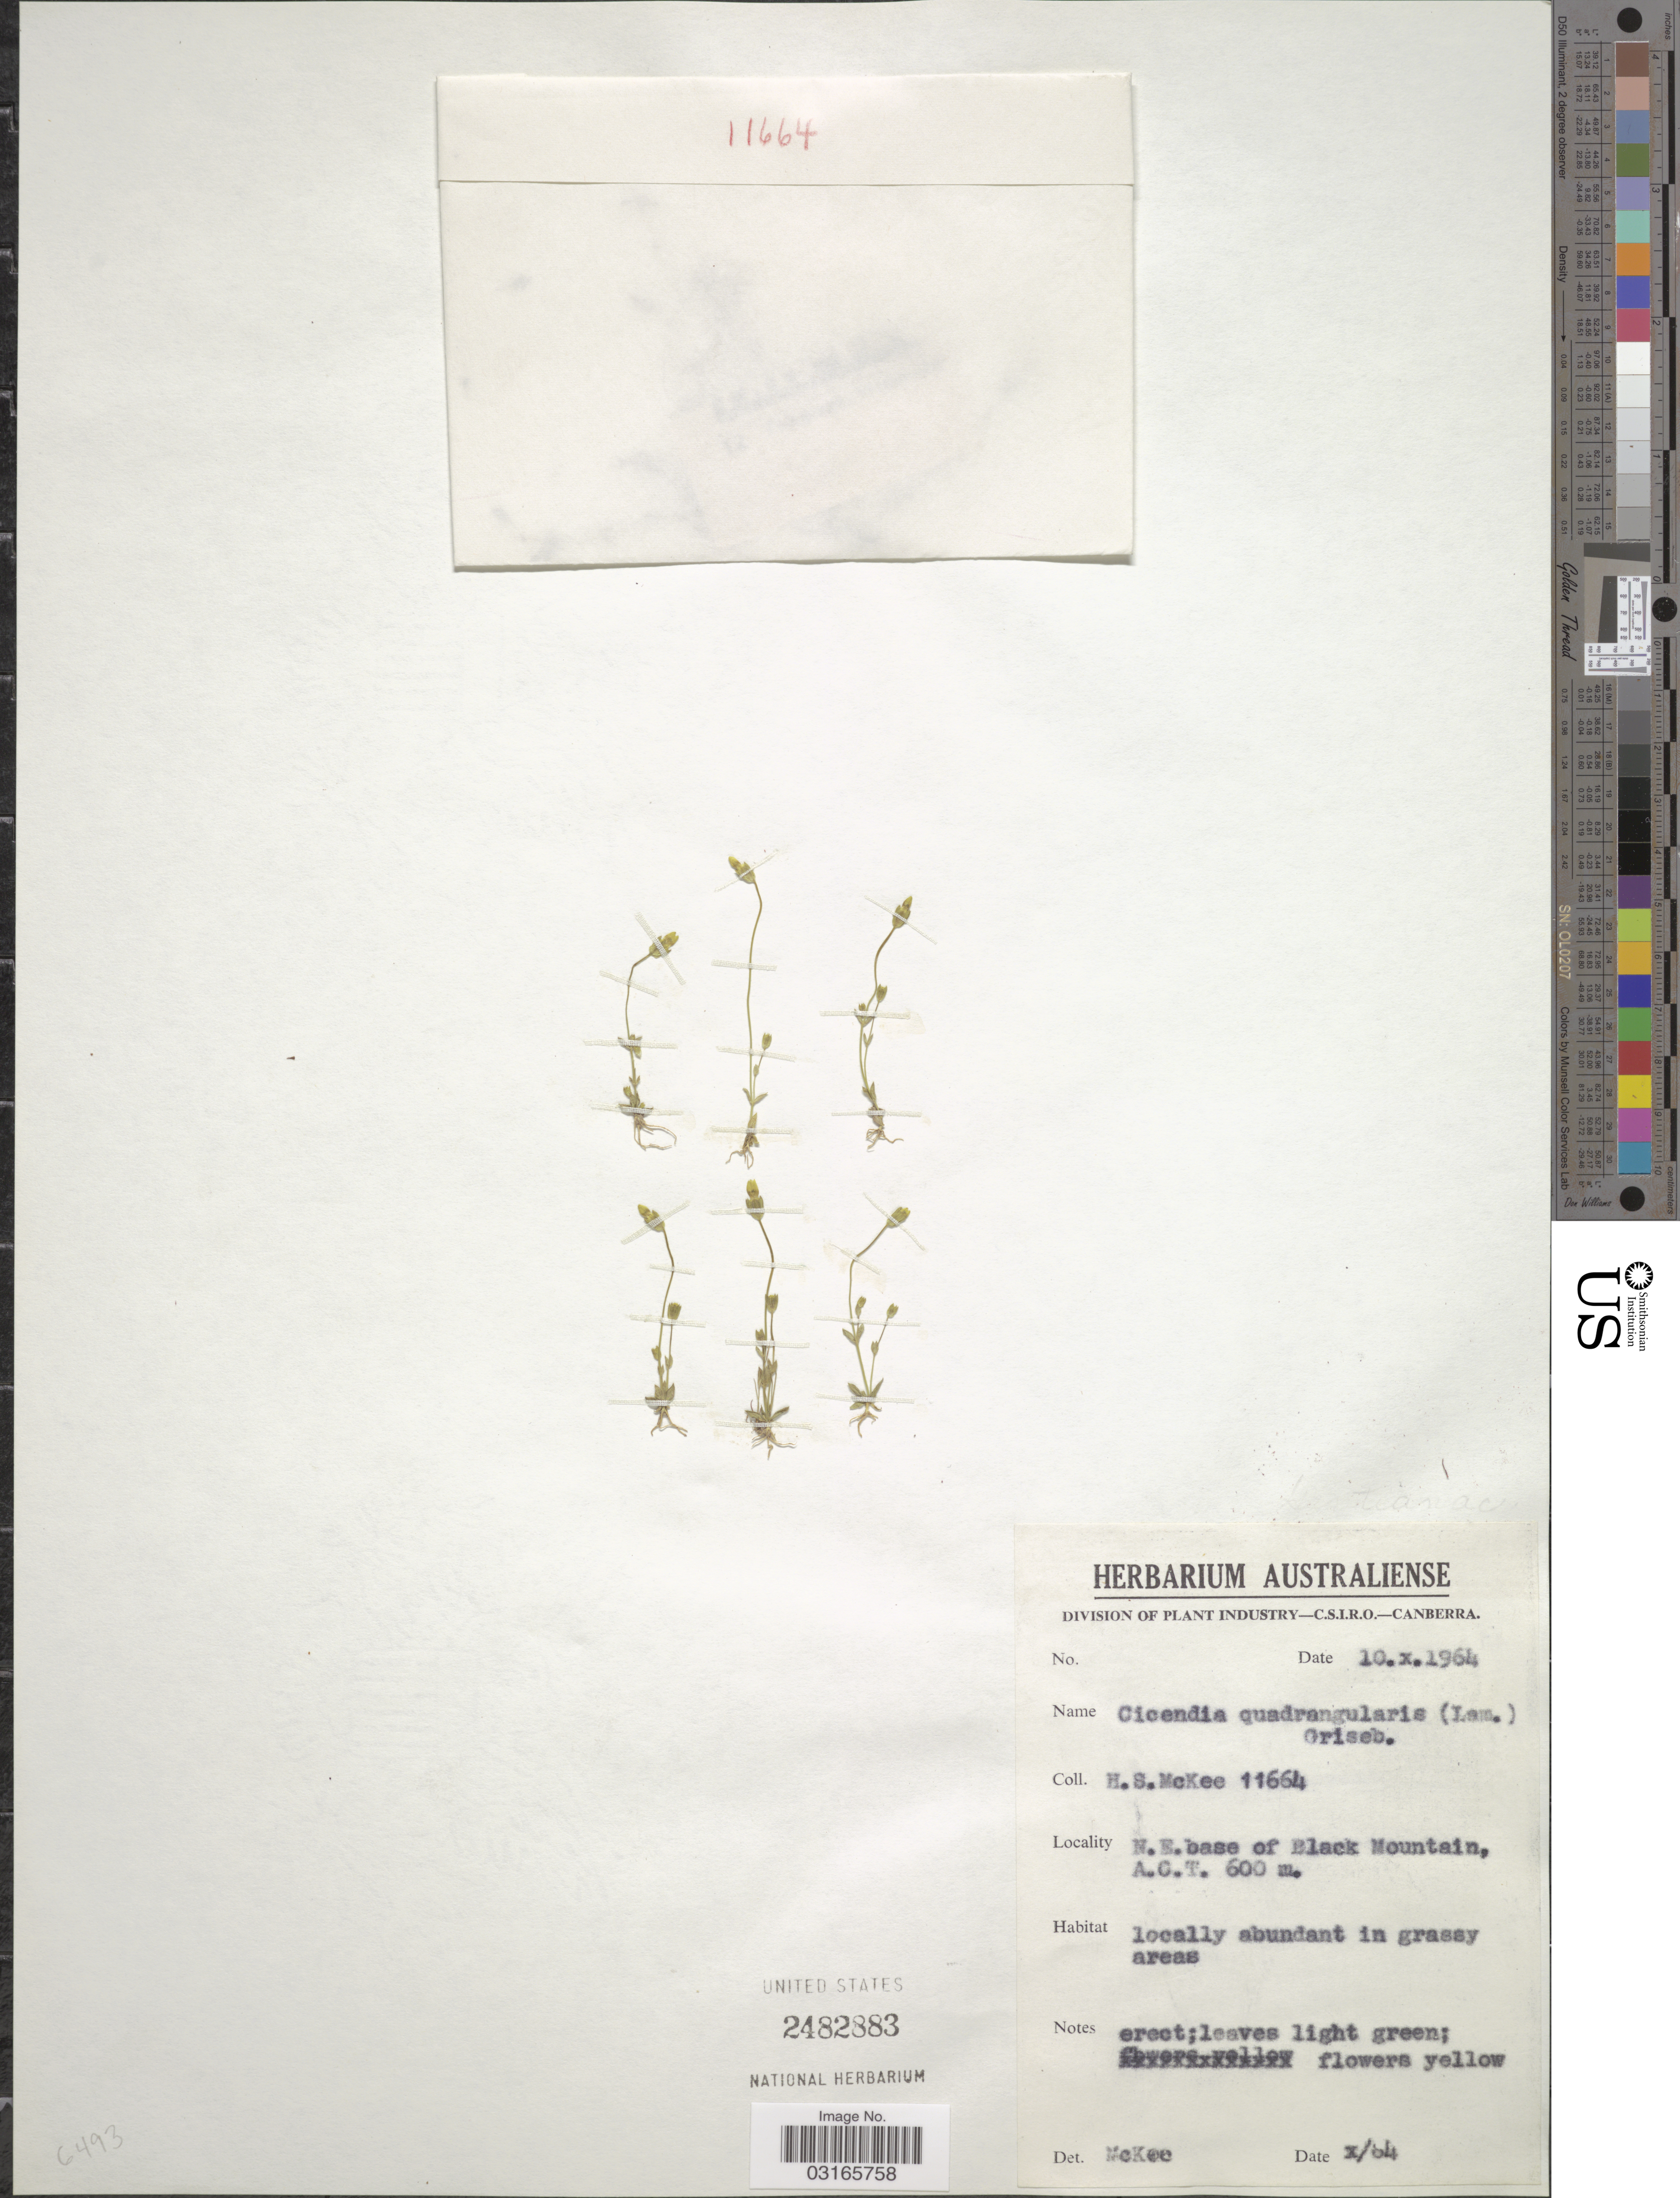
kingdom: Plantae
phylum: Tracheophyta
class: Magnoliopsida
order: Gentianales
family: Gentianaceae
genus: Cicendia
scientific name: Cicendia quadrangularis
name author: (Lam.) Griseb.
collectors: H. S. McKee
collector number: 11664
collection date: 1964-10-10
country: Australia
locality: N.E. base of Black Mountain, A.C.T.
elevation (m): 600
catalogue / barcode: US 2482883